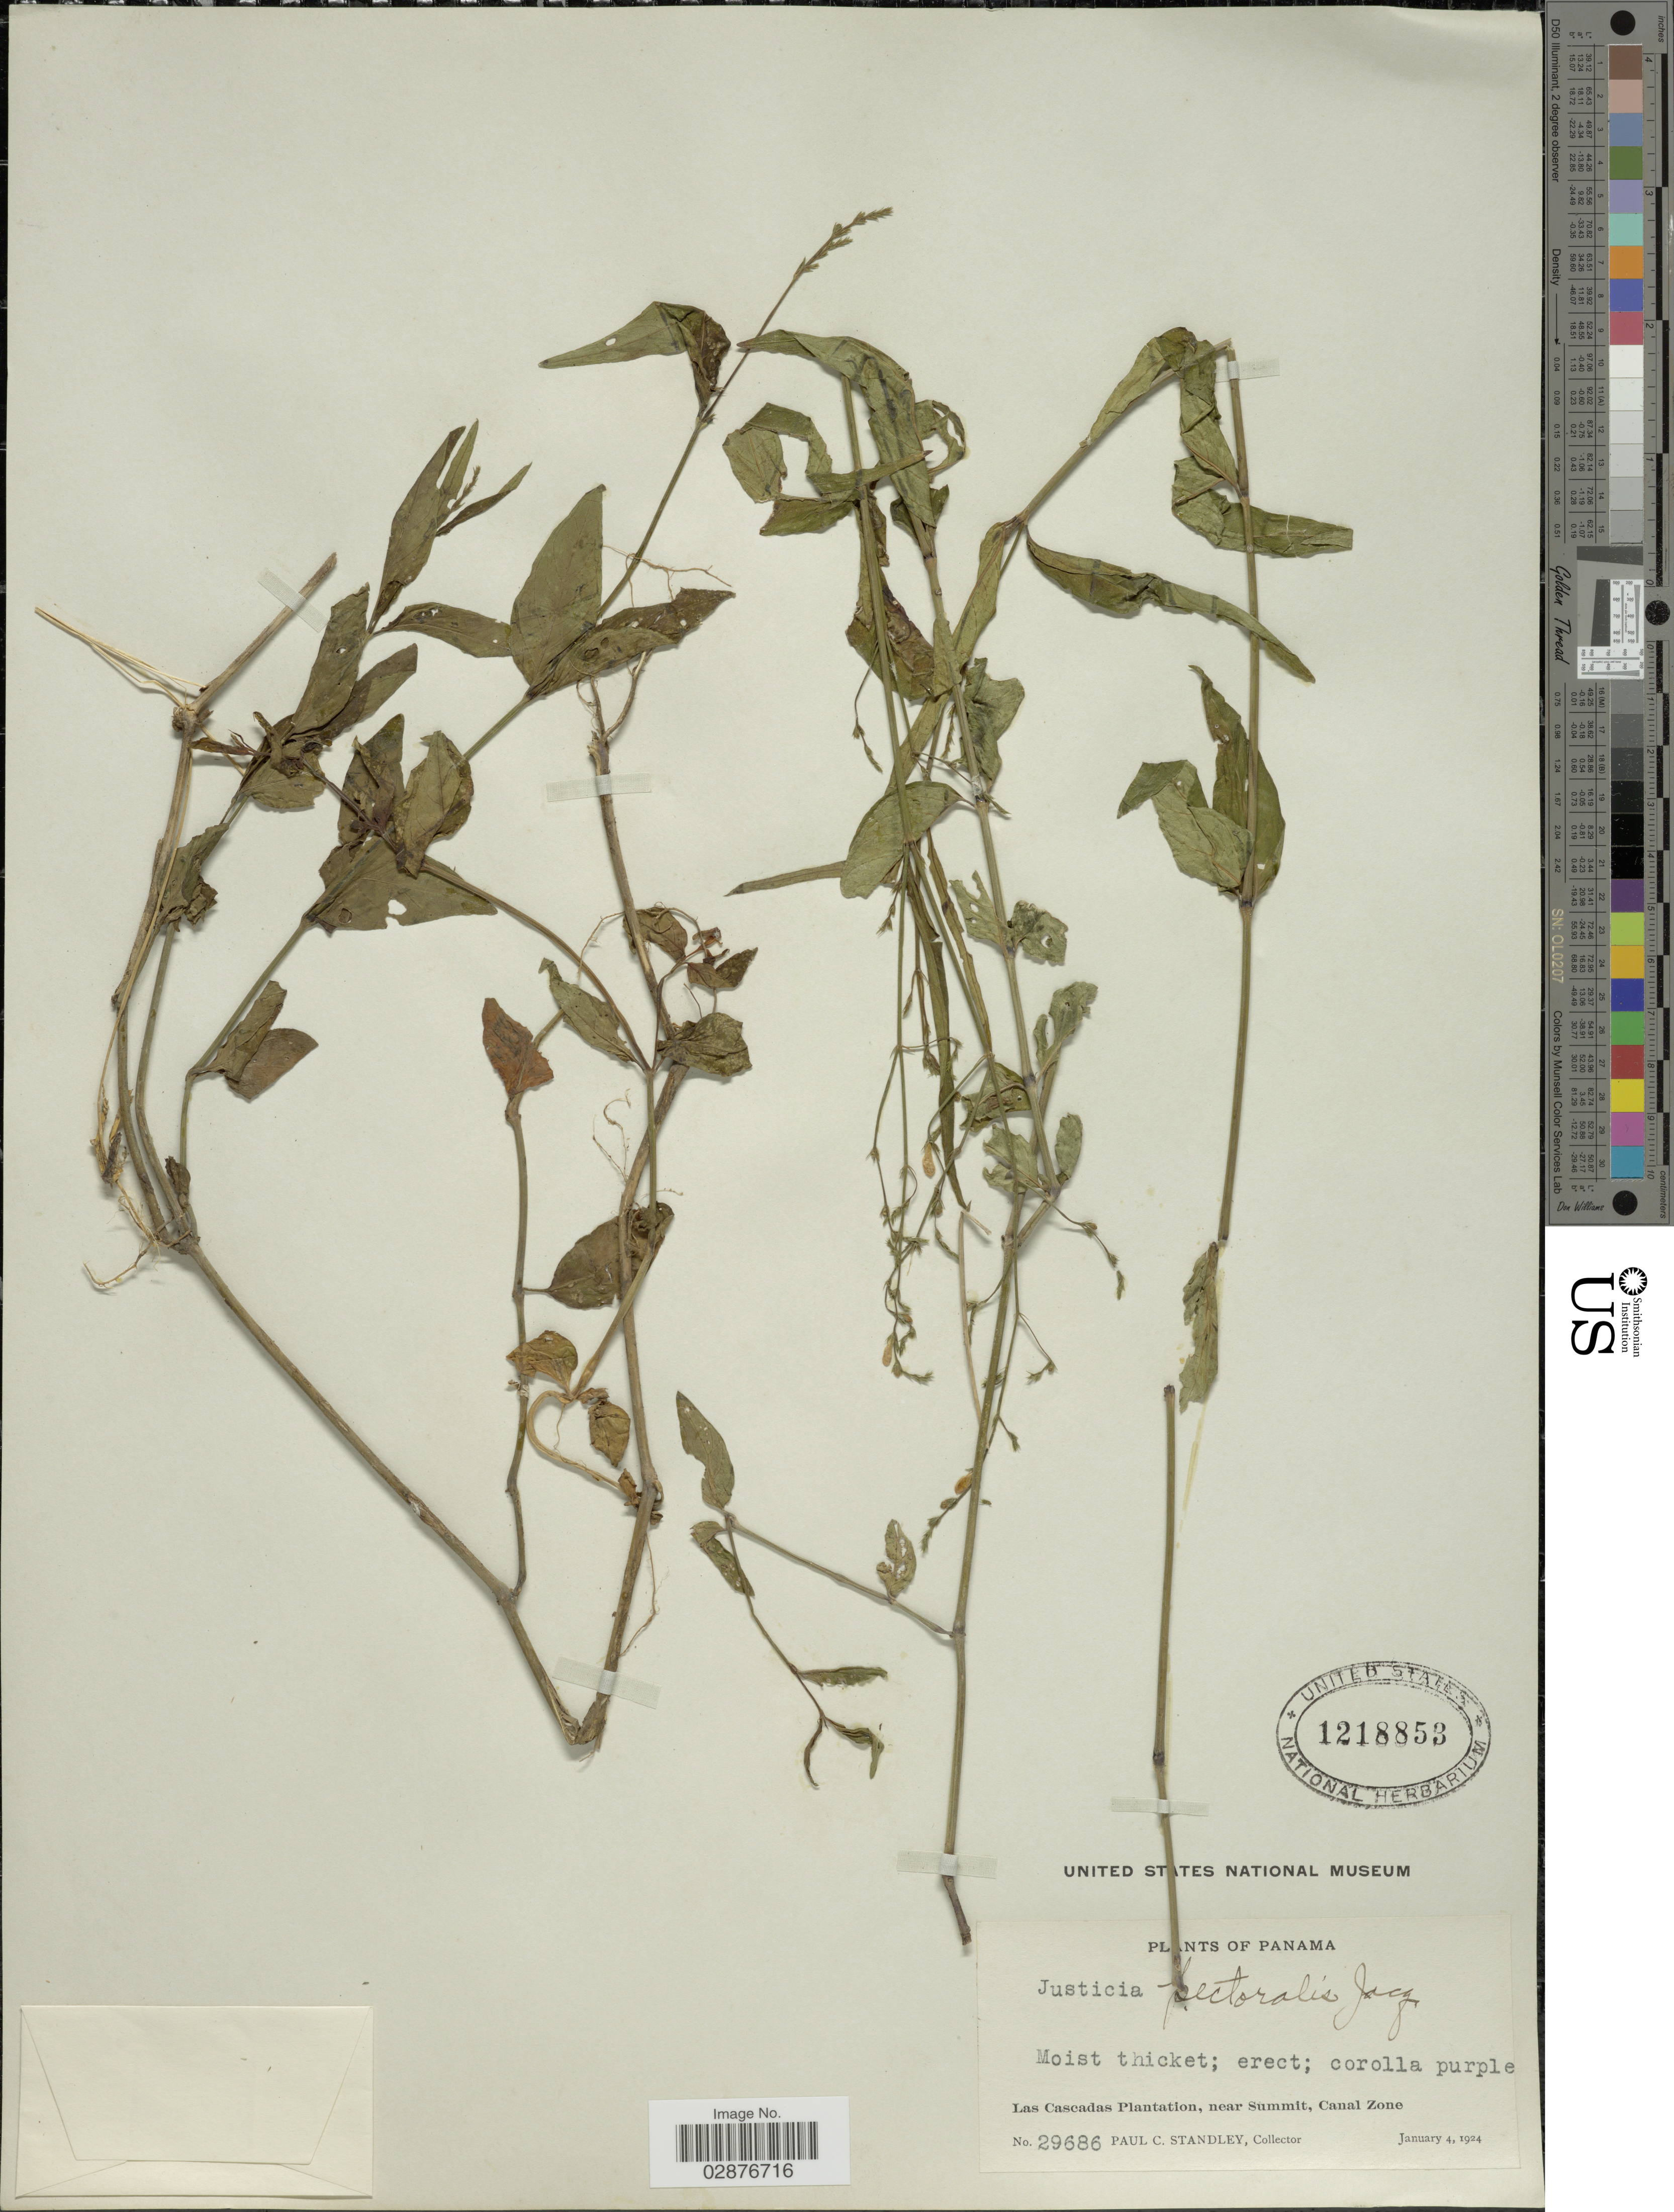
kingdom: Plantae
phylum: Tracheophyta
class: Magnoliopsida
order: Lamiales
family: Acanthaceae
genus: Justicia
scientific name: Justicia pectoralis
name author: Jacq.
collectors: P. C. Standley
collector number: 29686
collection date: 1924-01-04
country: Panama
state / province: Colón / Panamá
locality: Las Cascadas Plantation, near summit, Canal Zone.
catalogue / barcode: US 1218853